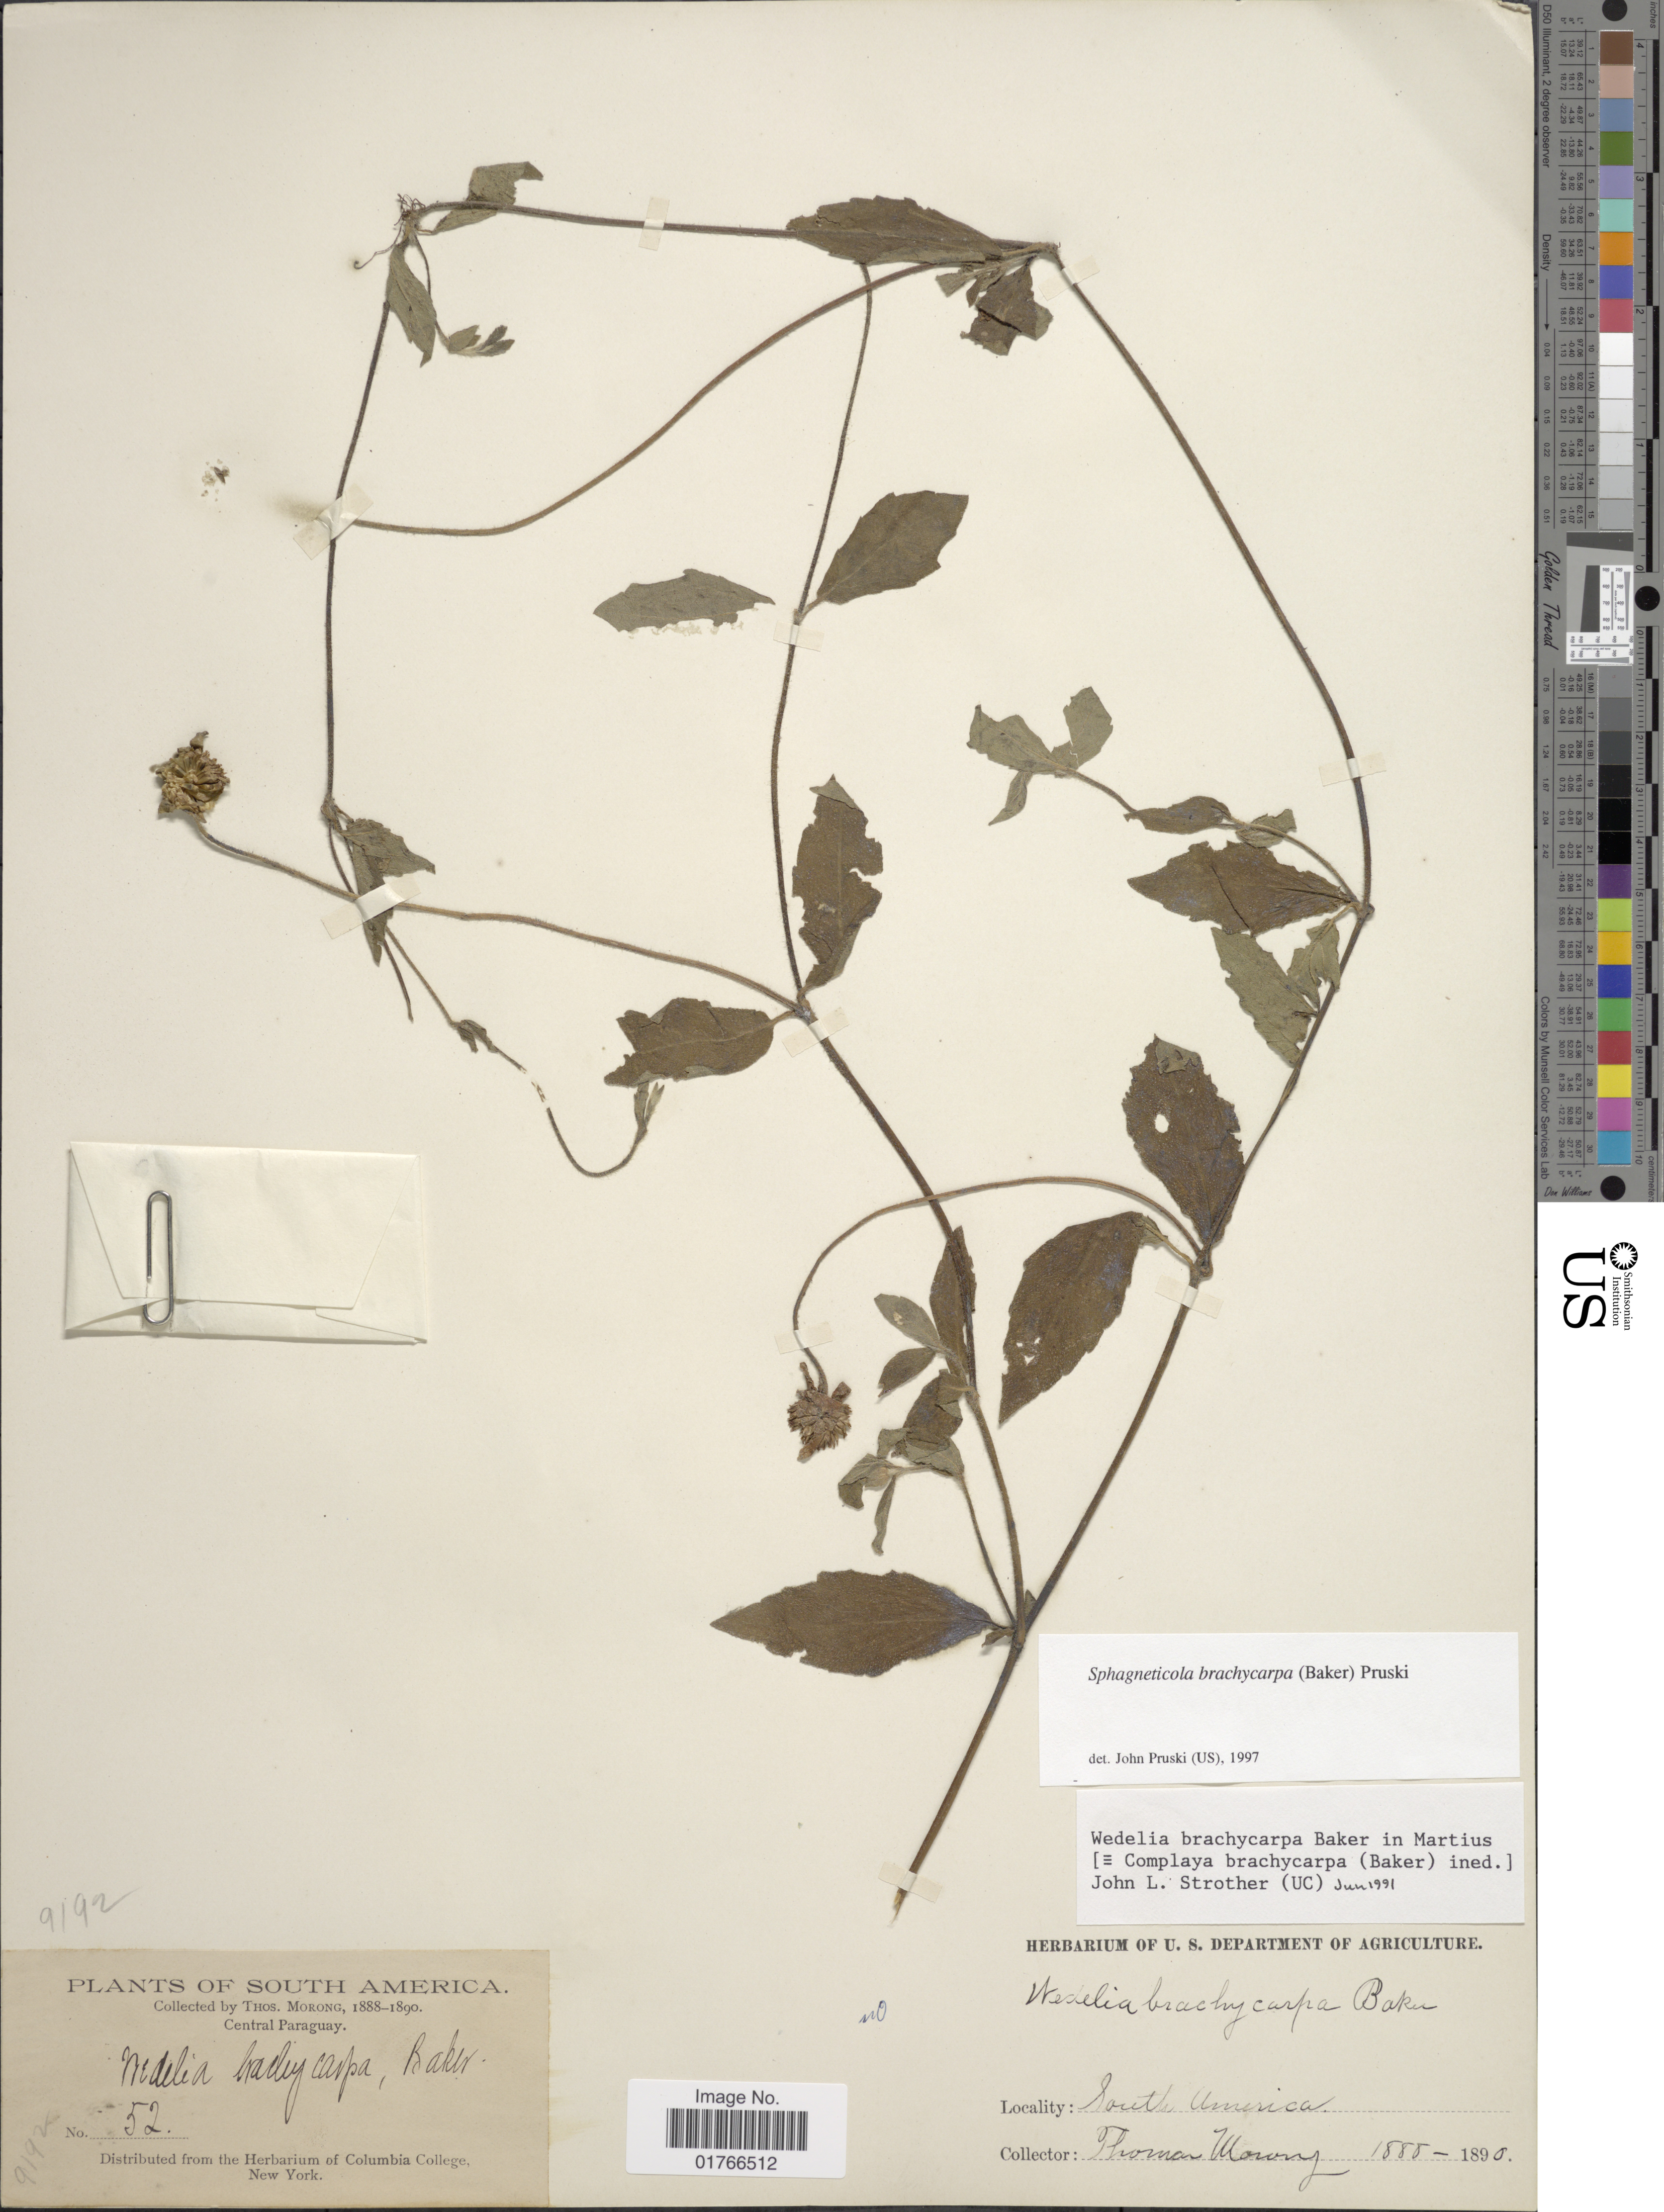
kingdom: Plantae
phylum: Tracheophyta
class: Magnoliopsida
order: Asterales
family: Asteraceae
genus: Sphagneticola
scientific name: Sphagneticola brachycarpa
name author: (Baker) Pruski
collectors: ex herb. T. Morong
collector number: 52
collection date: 1888/1890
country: Paraguay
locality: South America, Central Paraguay